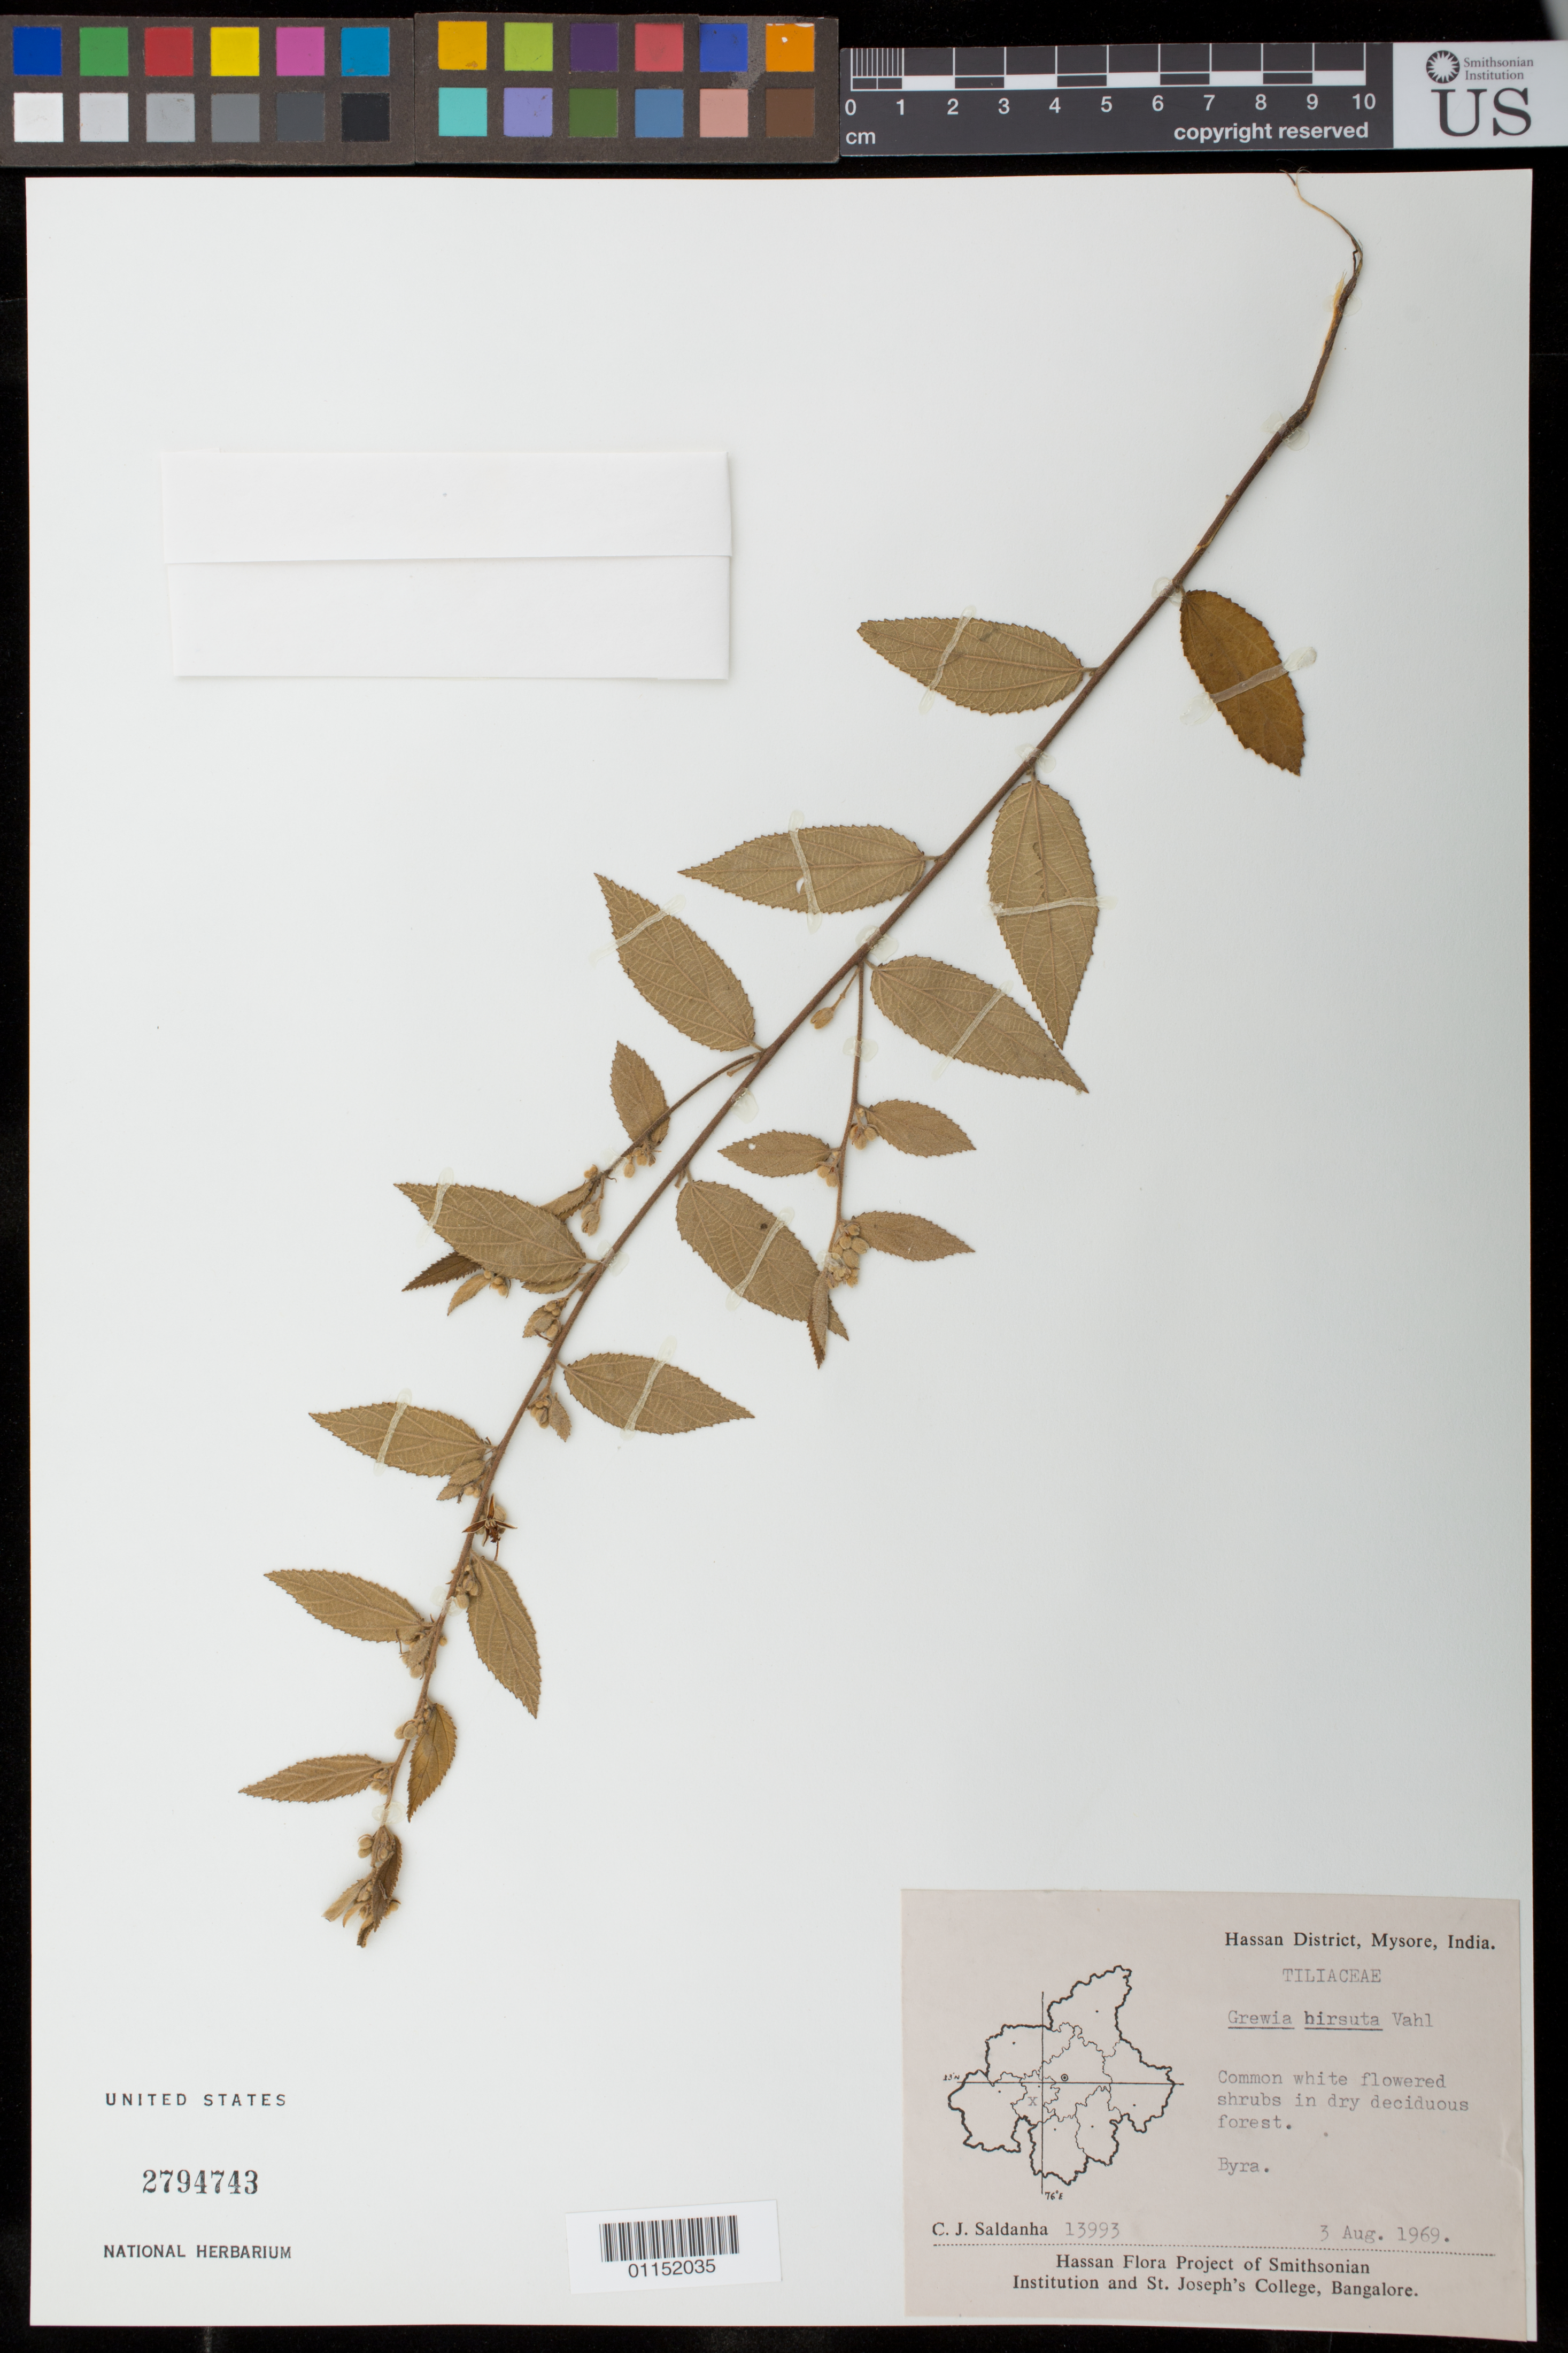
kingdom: Plantae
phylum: Tracheophyta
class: Magnoliopsida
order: Malvales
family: Malvaceae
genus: Microcos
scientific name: Microcos hirsuta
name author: (Korth.) Burret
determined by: Jourdain-Fievet, L.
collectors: C. J. Saldanha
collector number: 13993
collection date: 1969-08-03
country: India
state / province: Karnataka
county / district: Hassan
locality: Mysore, Byra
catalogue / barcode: US 2794743